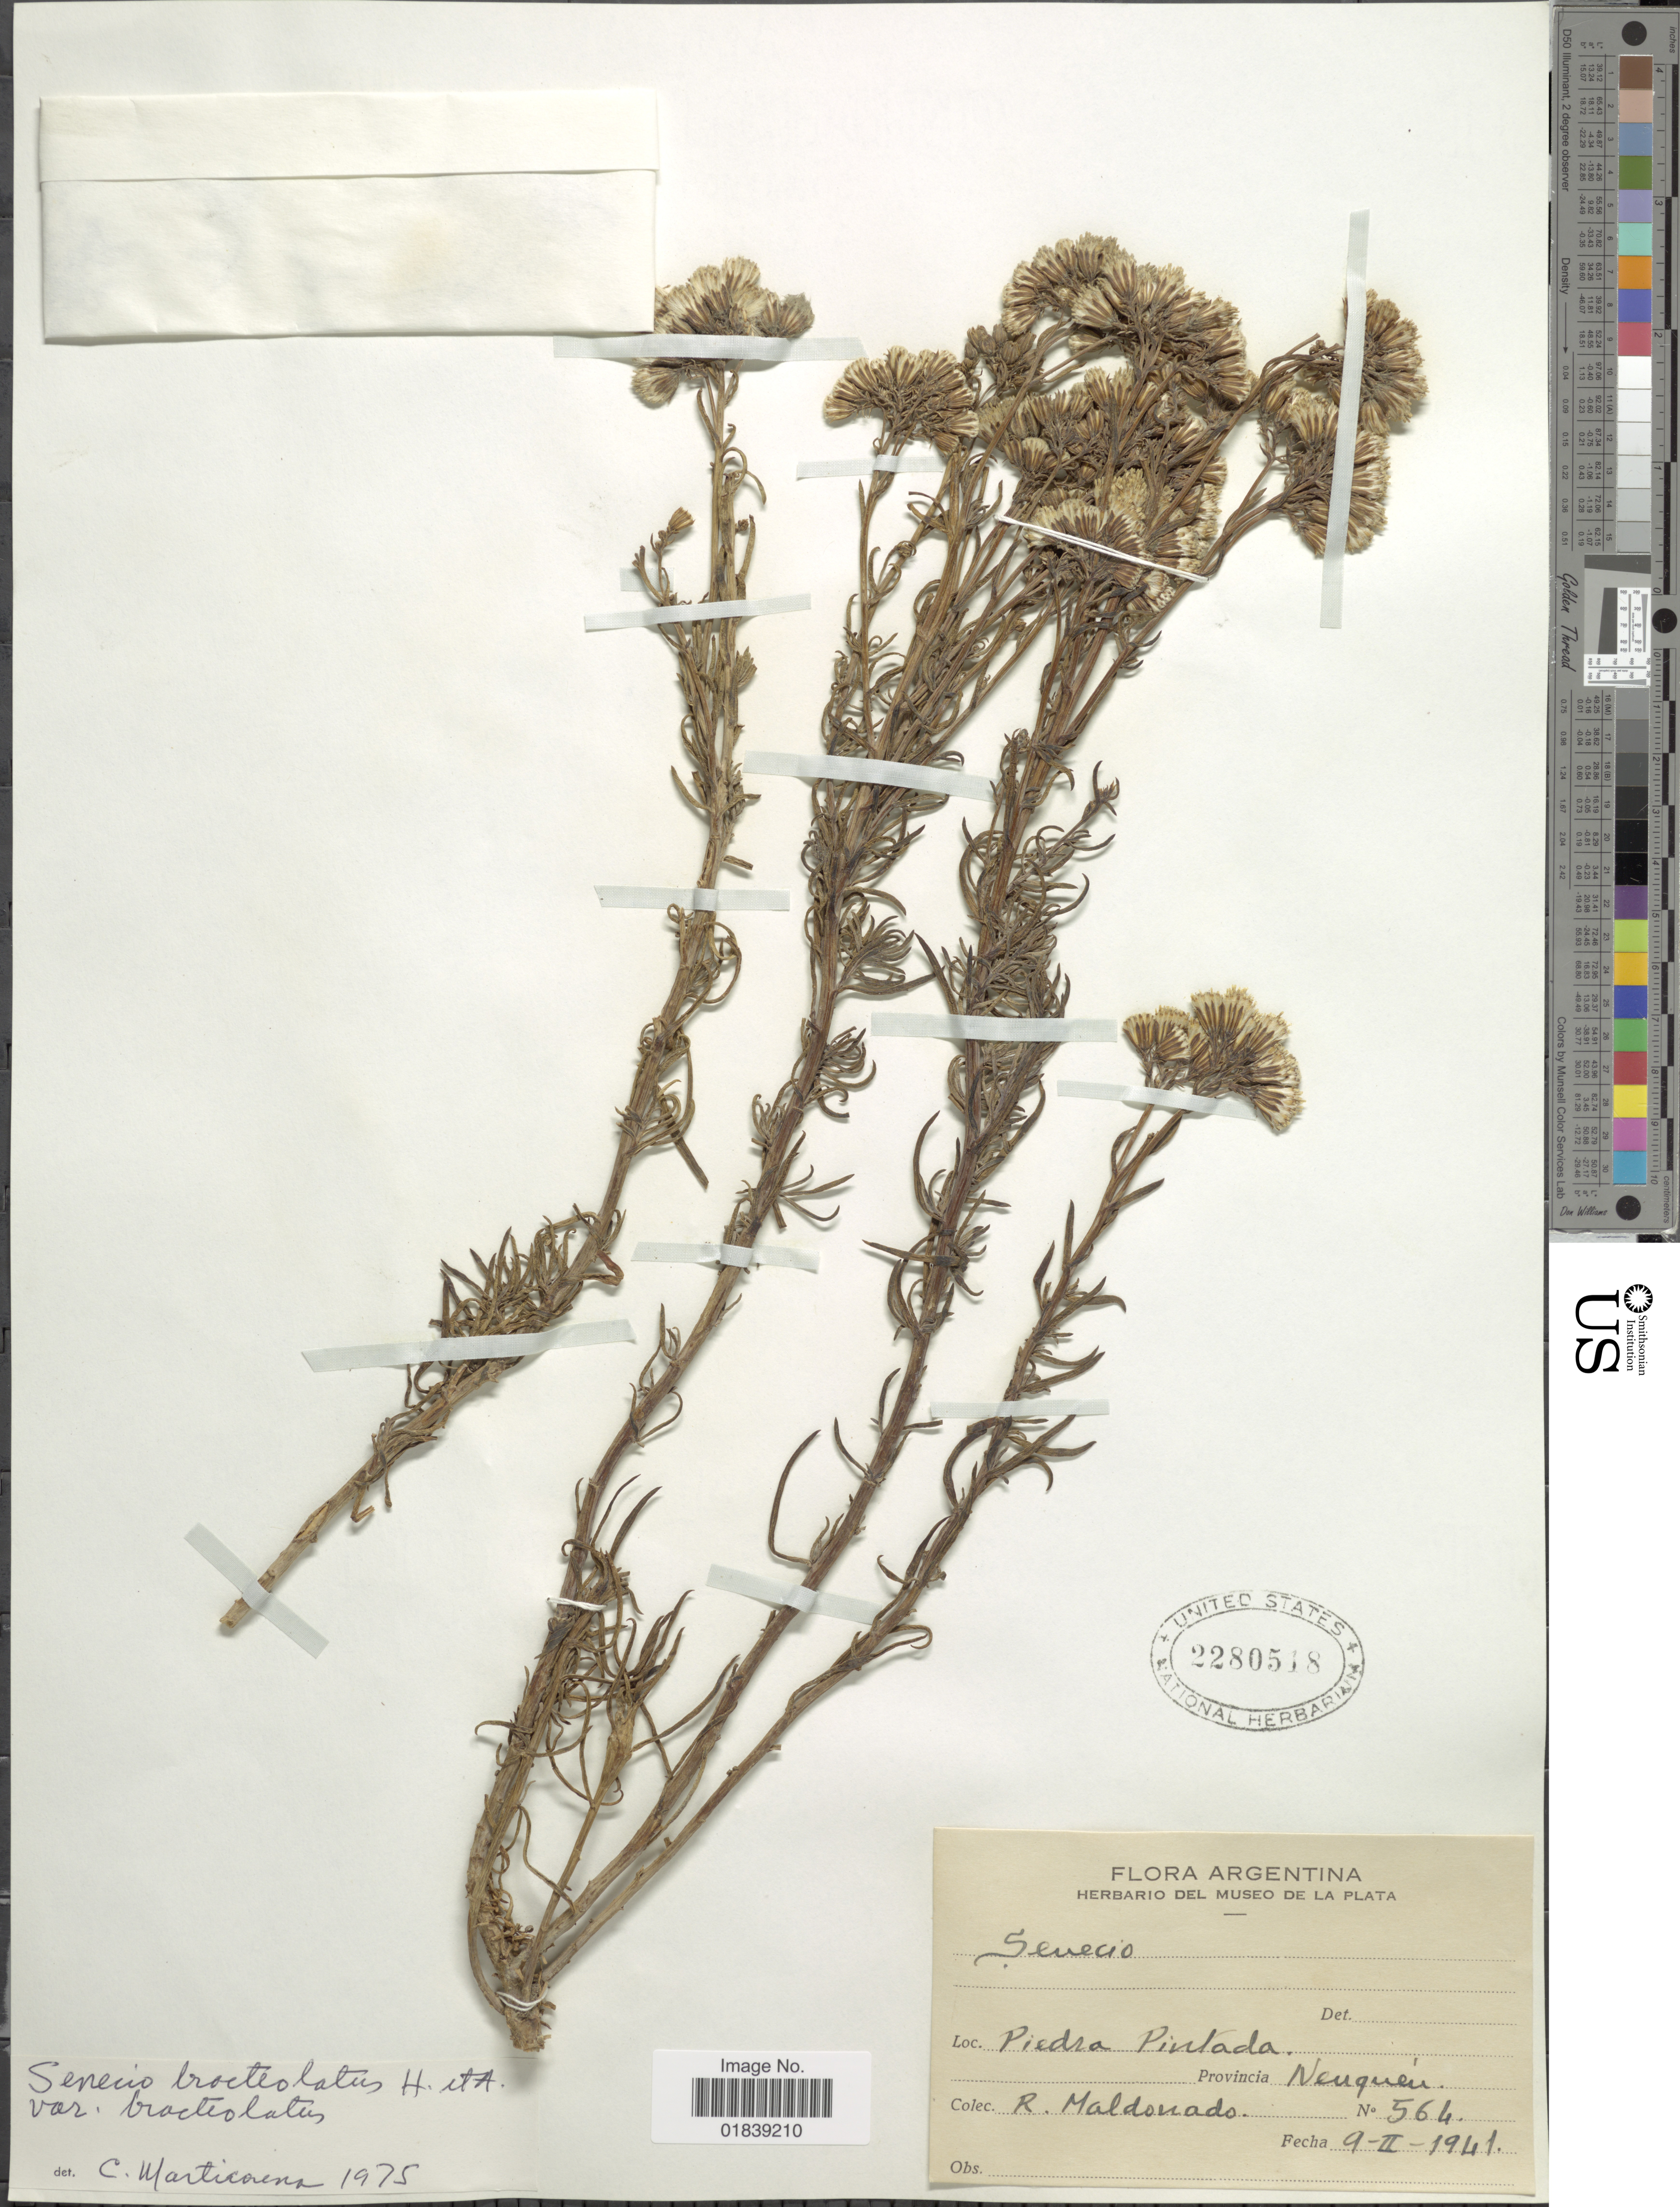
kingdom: Plantae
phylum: Tracheophyta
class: Magnoliopsida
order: Asterales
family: Asteraceae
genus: Senecio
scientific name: Senecio bracteolatus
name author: Hook. & Arn.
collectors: R. Maldonado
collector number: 564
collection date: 1941-02-09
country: Argentina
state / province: Neuquen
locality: Piedra Pintada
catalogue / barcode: US 2280518